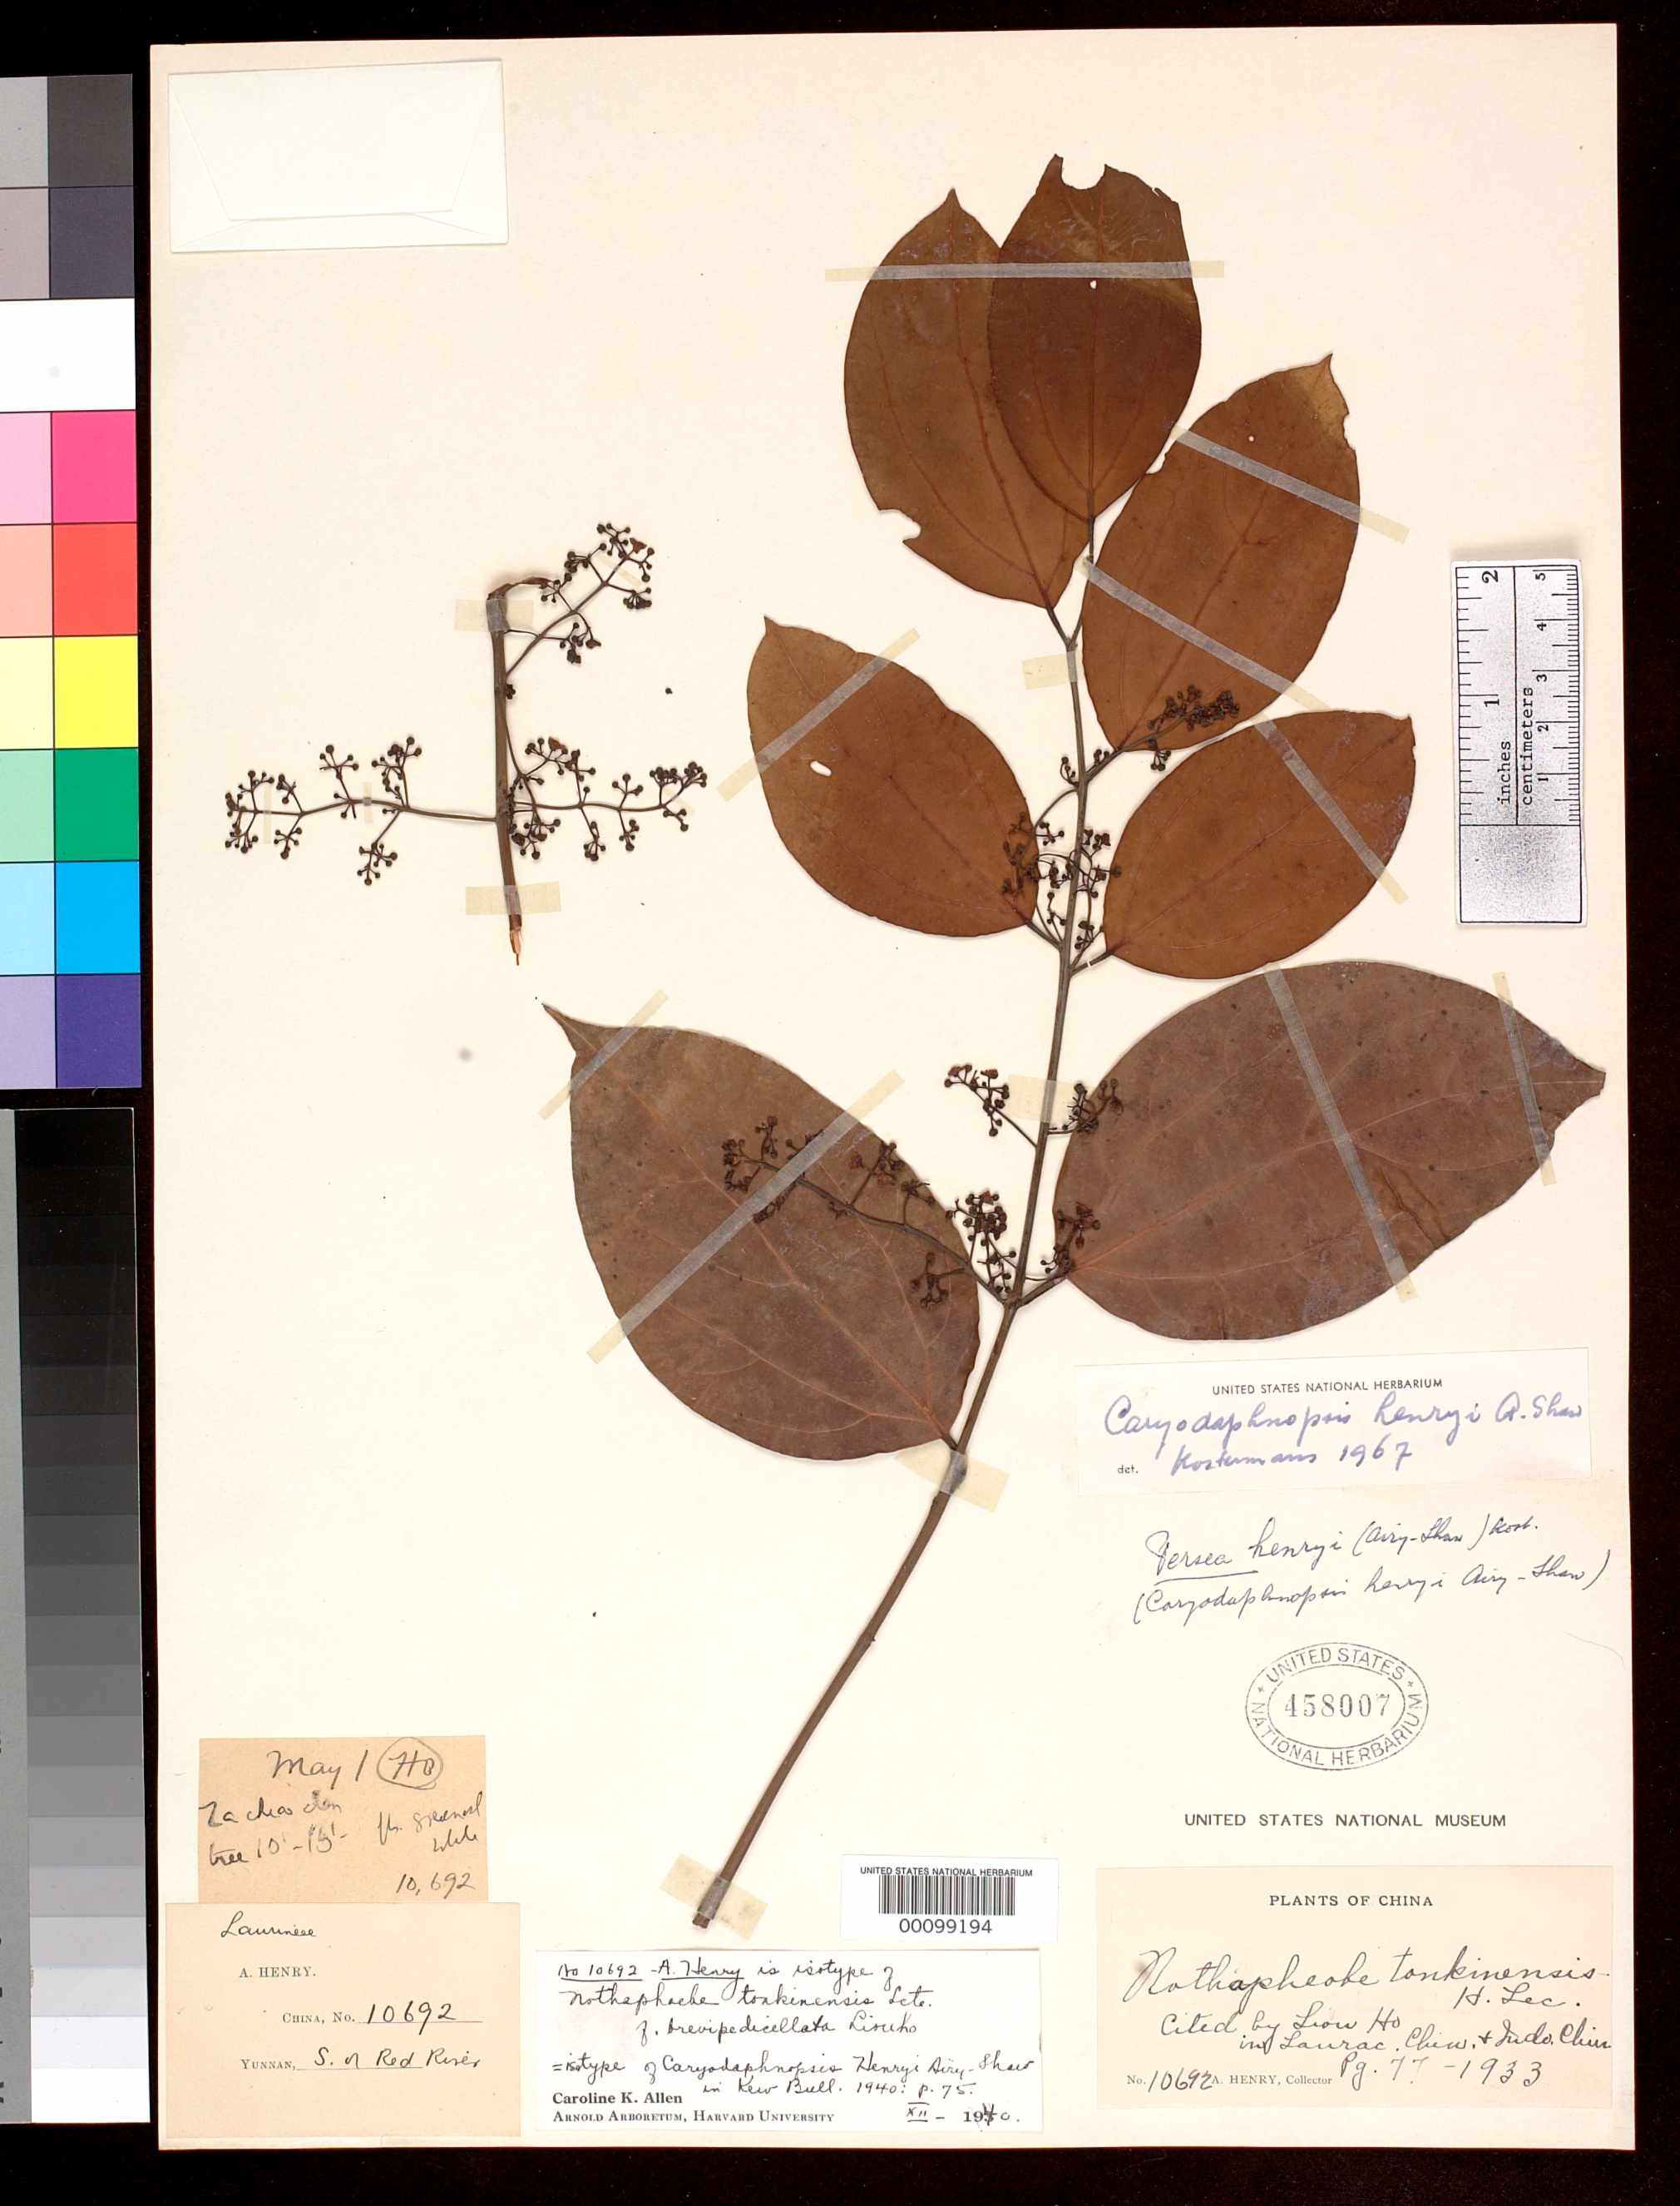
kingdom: Plantae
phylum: Tracheophyta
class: Magnoliopsida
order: Laurales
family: Lauraceae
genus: Caryodaphnopsis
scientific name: Caryodaphnopsis henryi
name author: Airy Shaw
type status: Isotype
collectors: A. Henry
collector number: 10692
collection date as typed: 01 May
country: China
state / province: Yunnan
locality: S. North Red River.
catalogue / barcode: US 458007-2